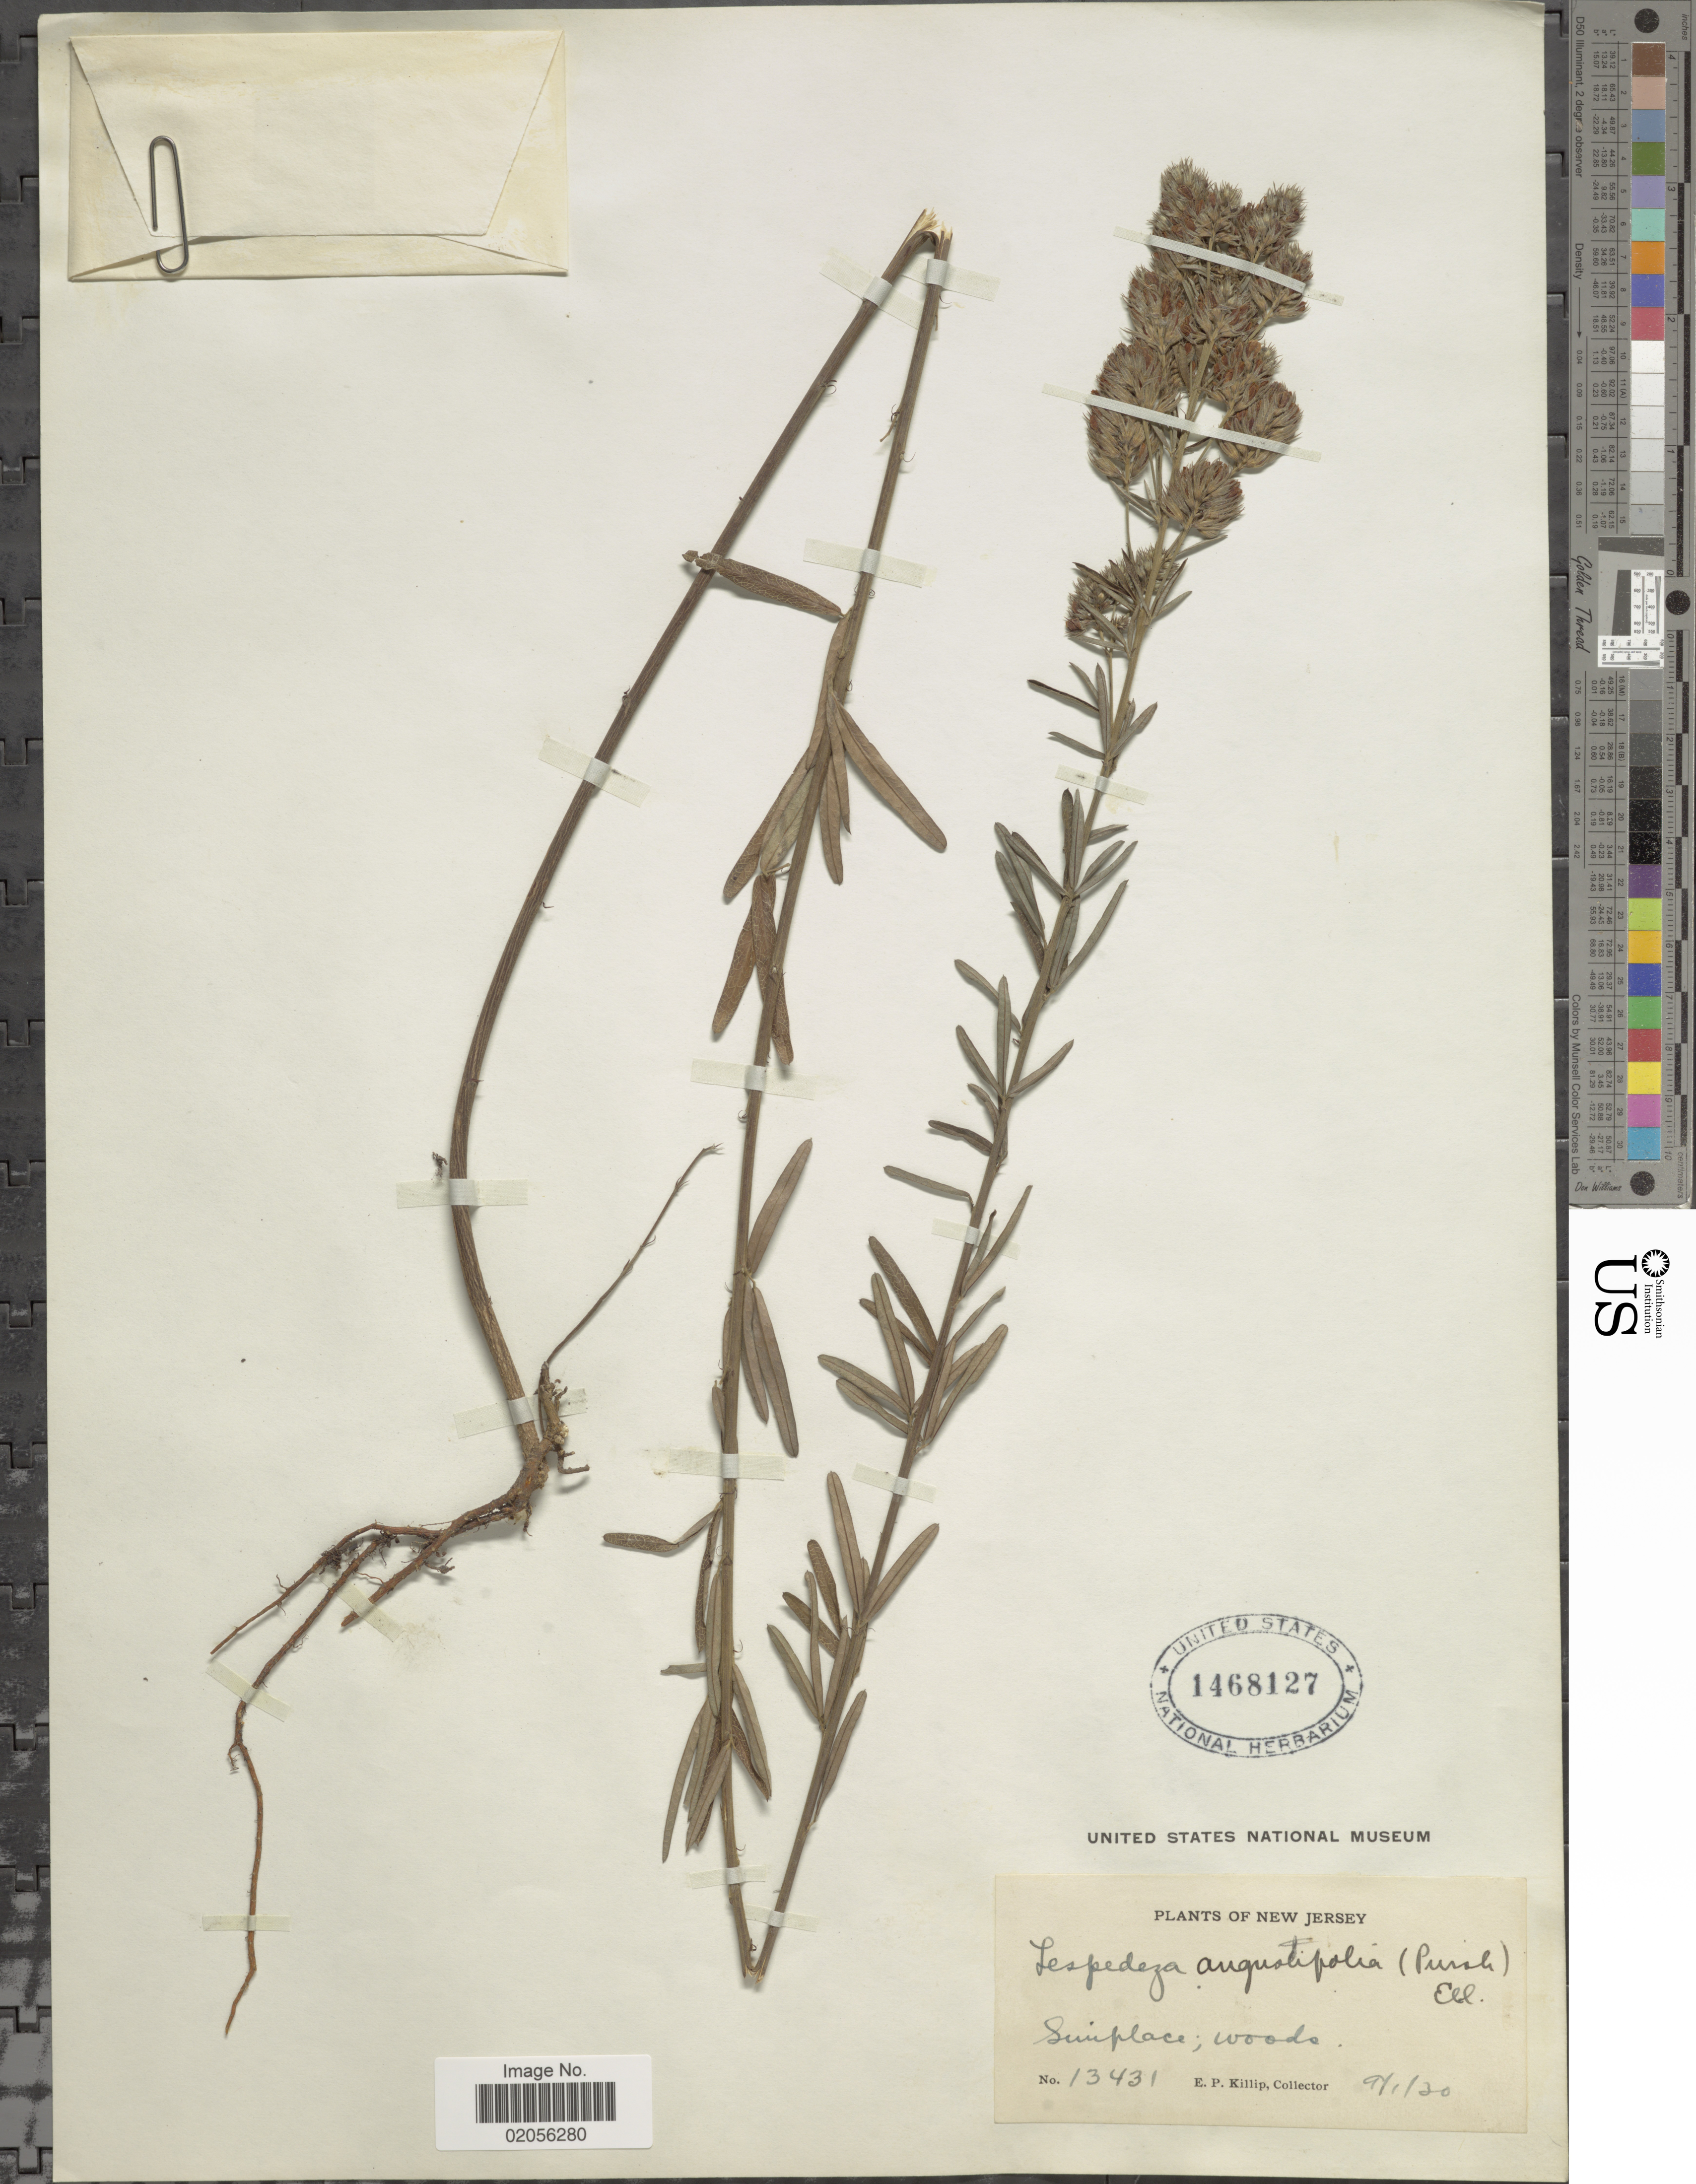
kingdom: Plantae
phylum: Tracheophyta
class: Magnoliopsida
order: Fabales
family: Fabaceae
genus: Lespedeza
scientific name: Lespedeza angustifolia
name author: (Pursh) Elliott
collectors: E. P. Killip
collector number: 13431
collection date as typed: Transcribed d/m/y: 1/9/30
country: United States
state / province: New Jersey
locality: Simplace, woods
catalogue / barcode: US 1468127